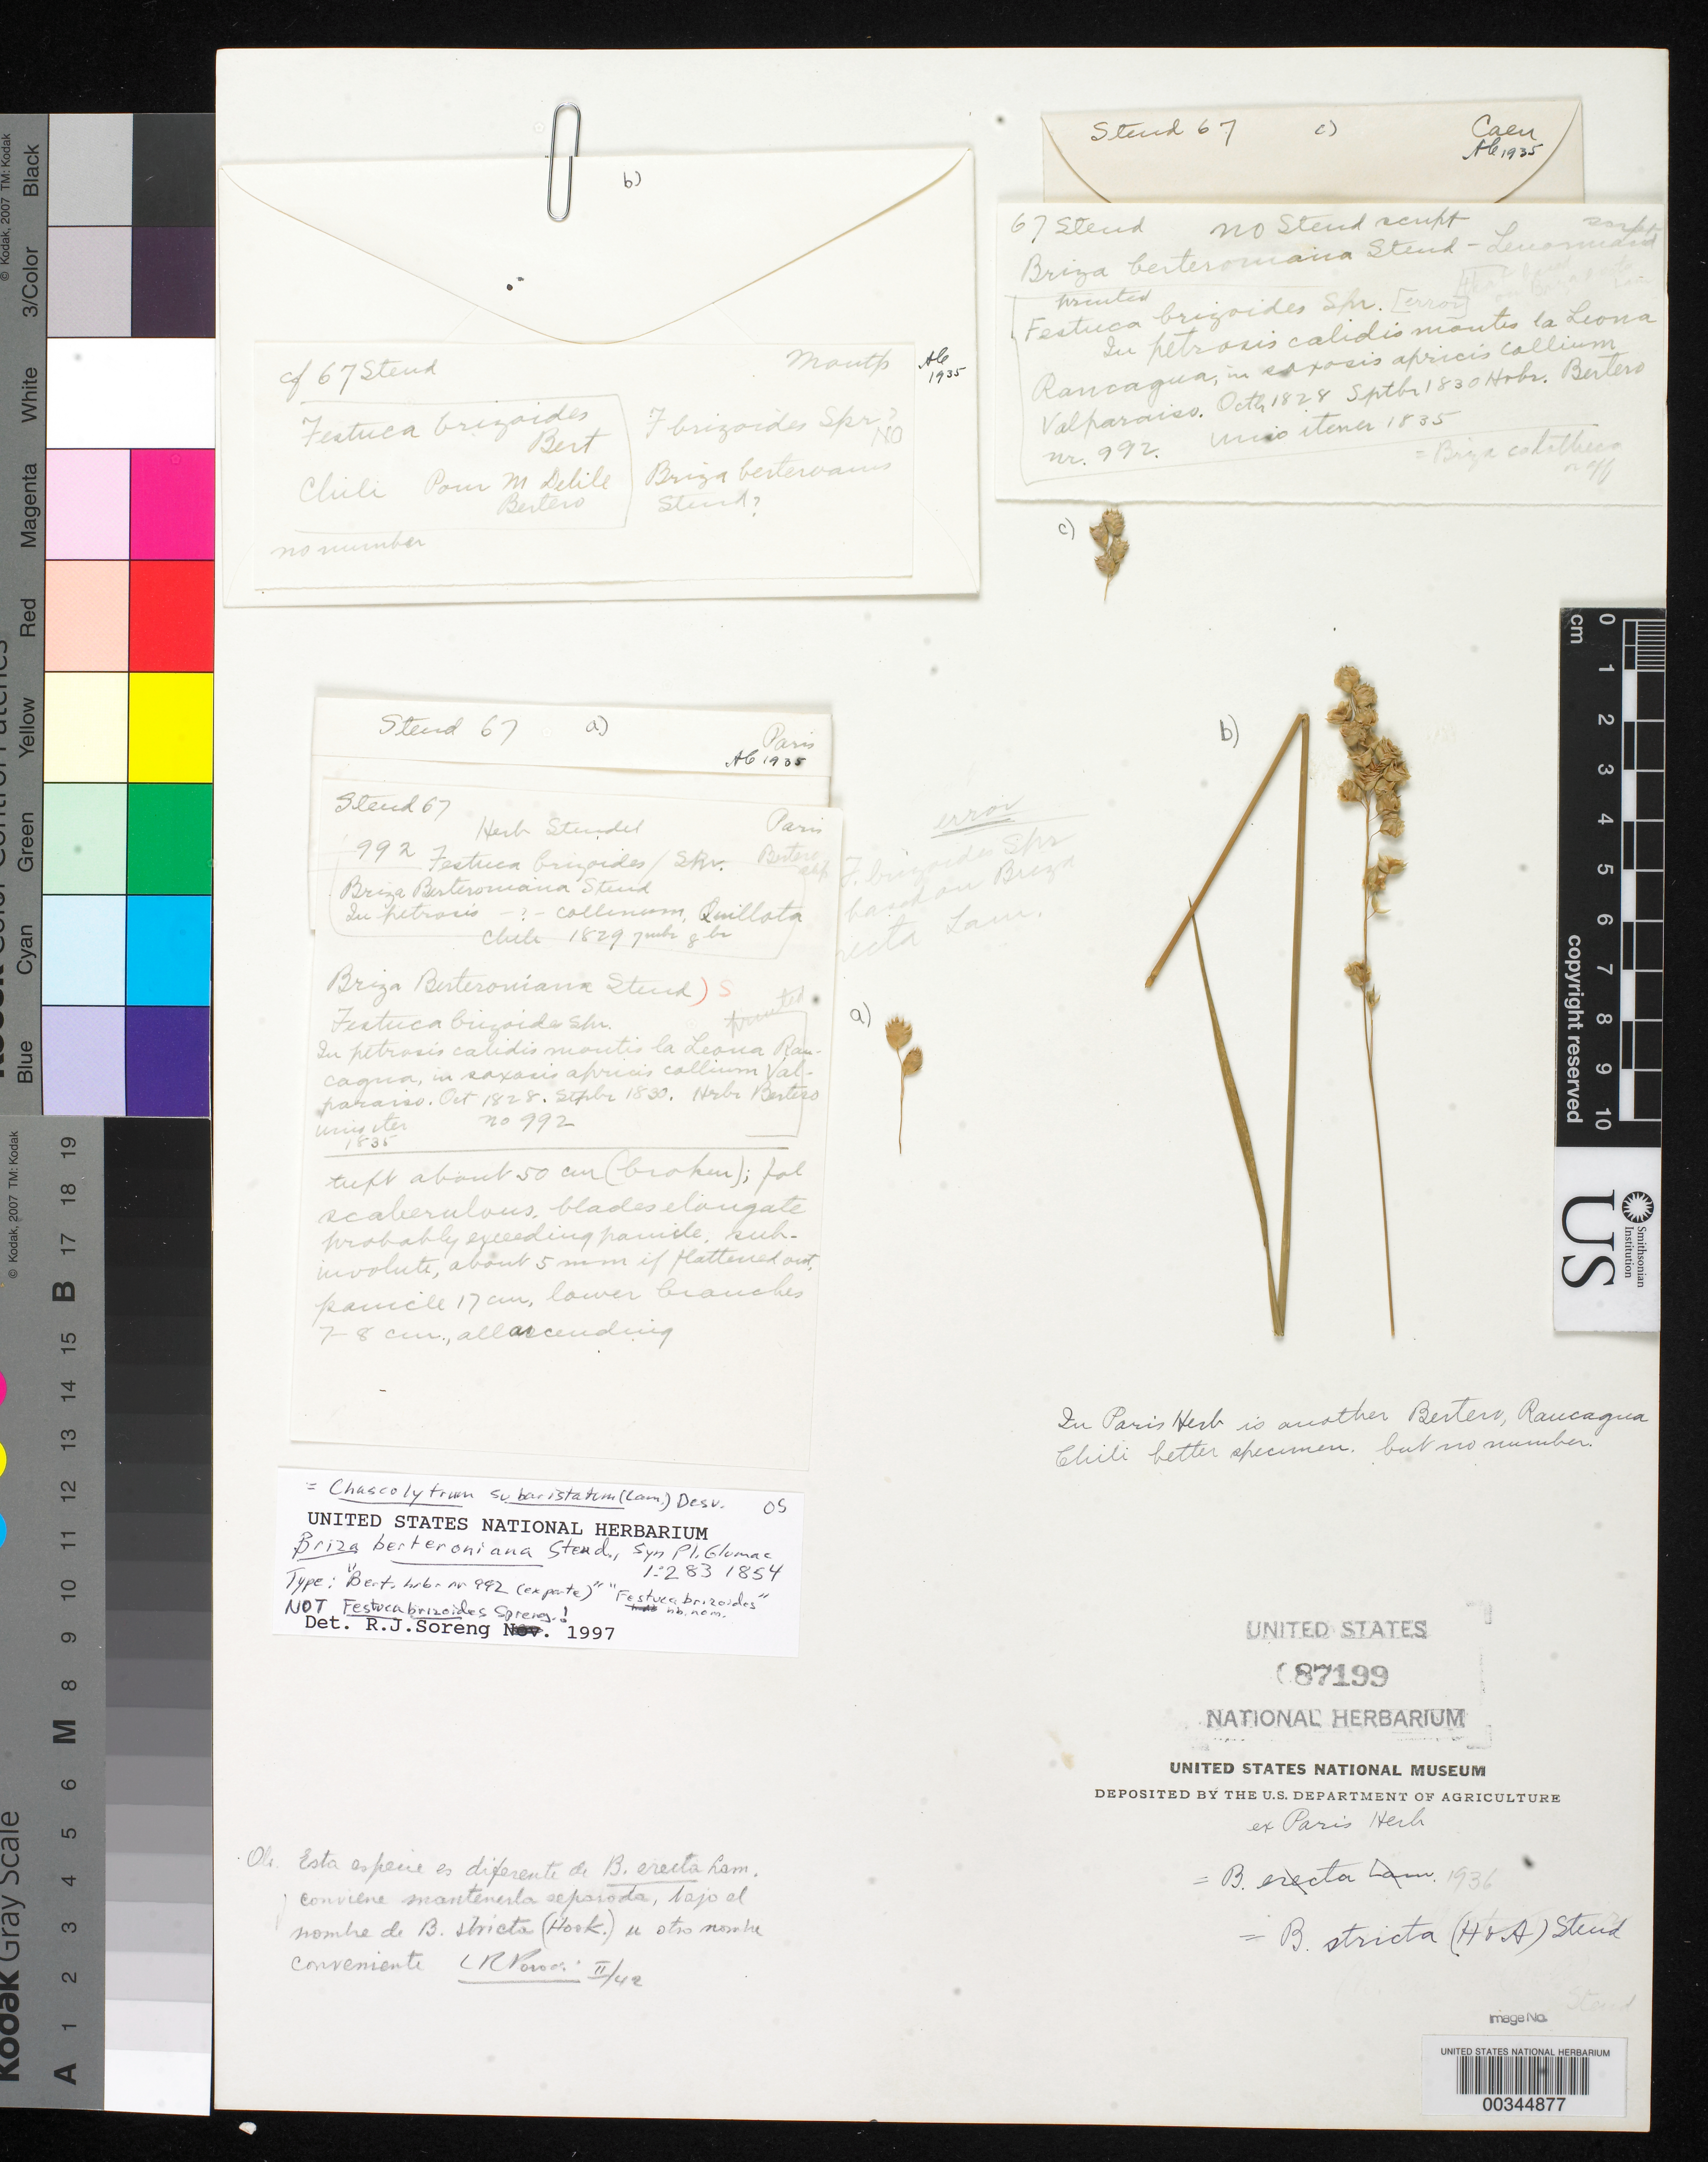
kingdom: Plantae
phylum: Tracheophyta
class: Liliopsida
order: Poales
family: Poaceae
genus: Briza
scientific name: Briza berteroniana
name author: Steud.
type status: Type Fragment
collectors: C. L. G. Bertero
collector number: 992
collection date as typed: Oct 1828 to -- Sep 1830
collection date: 1828-10/1830-09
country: Chile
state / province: Valparaíso (V)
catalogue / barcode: US 87199